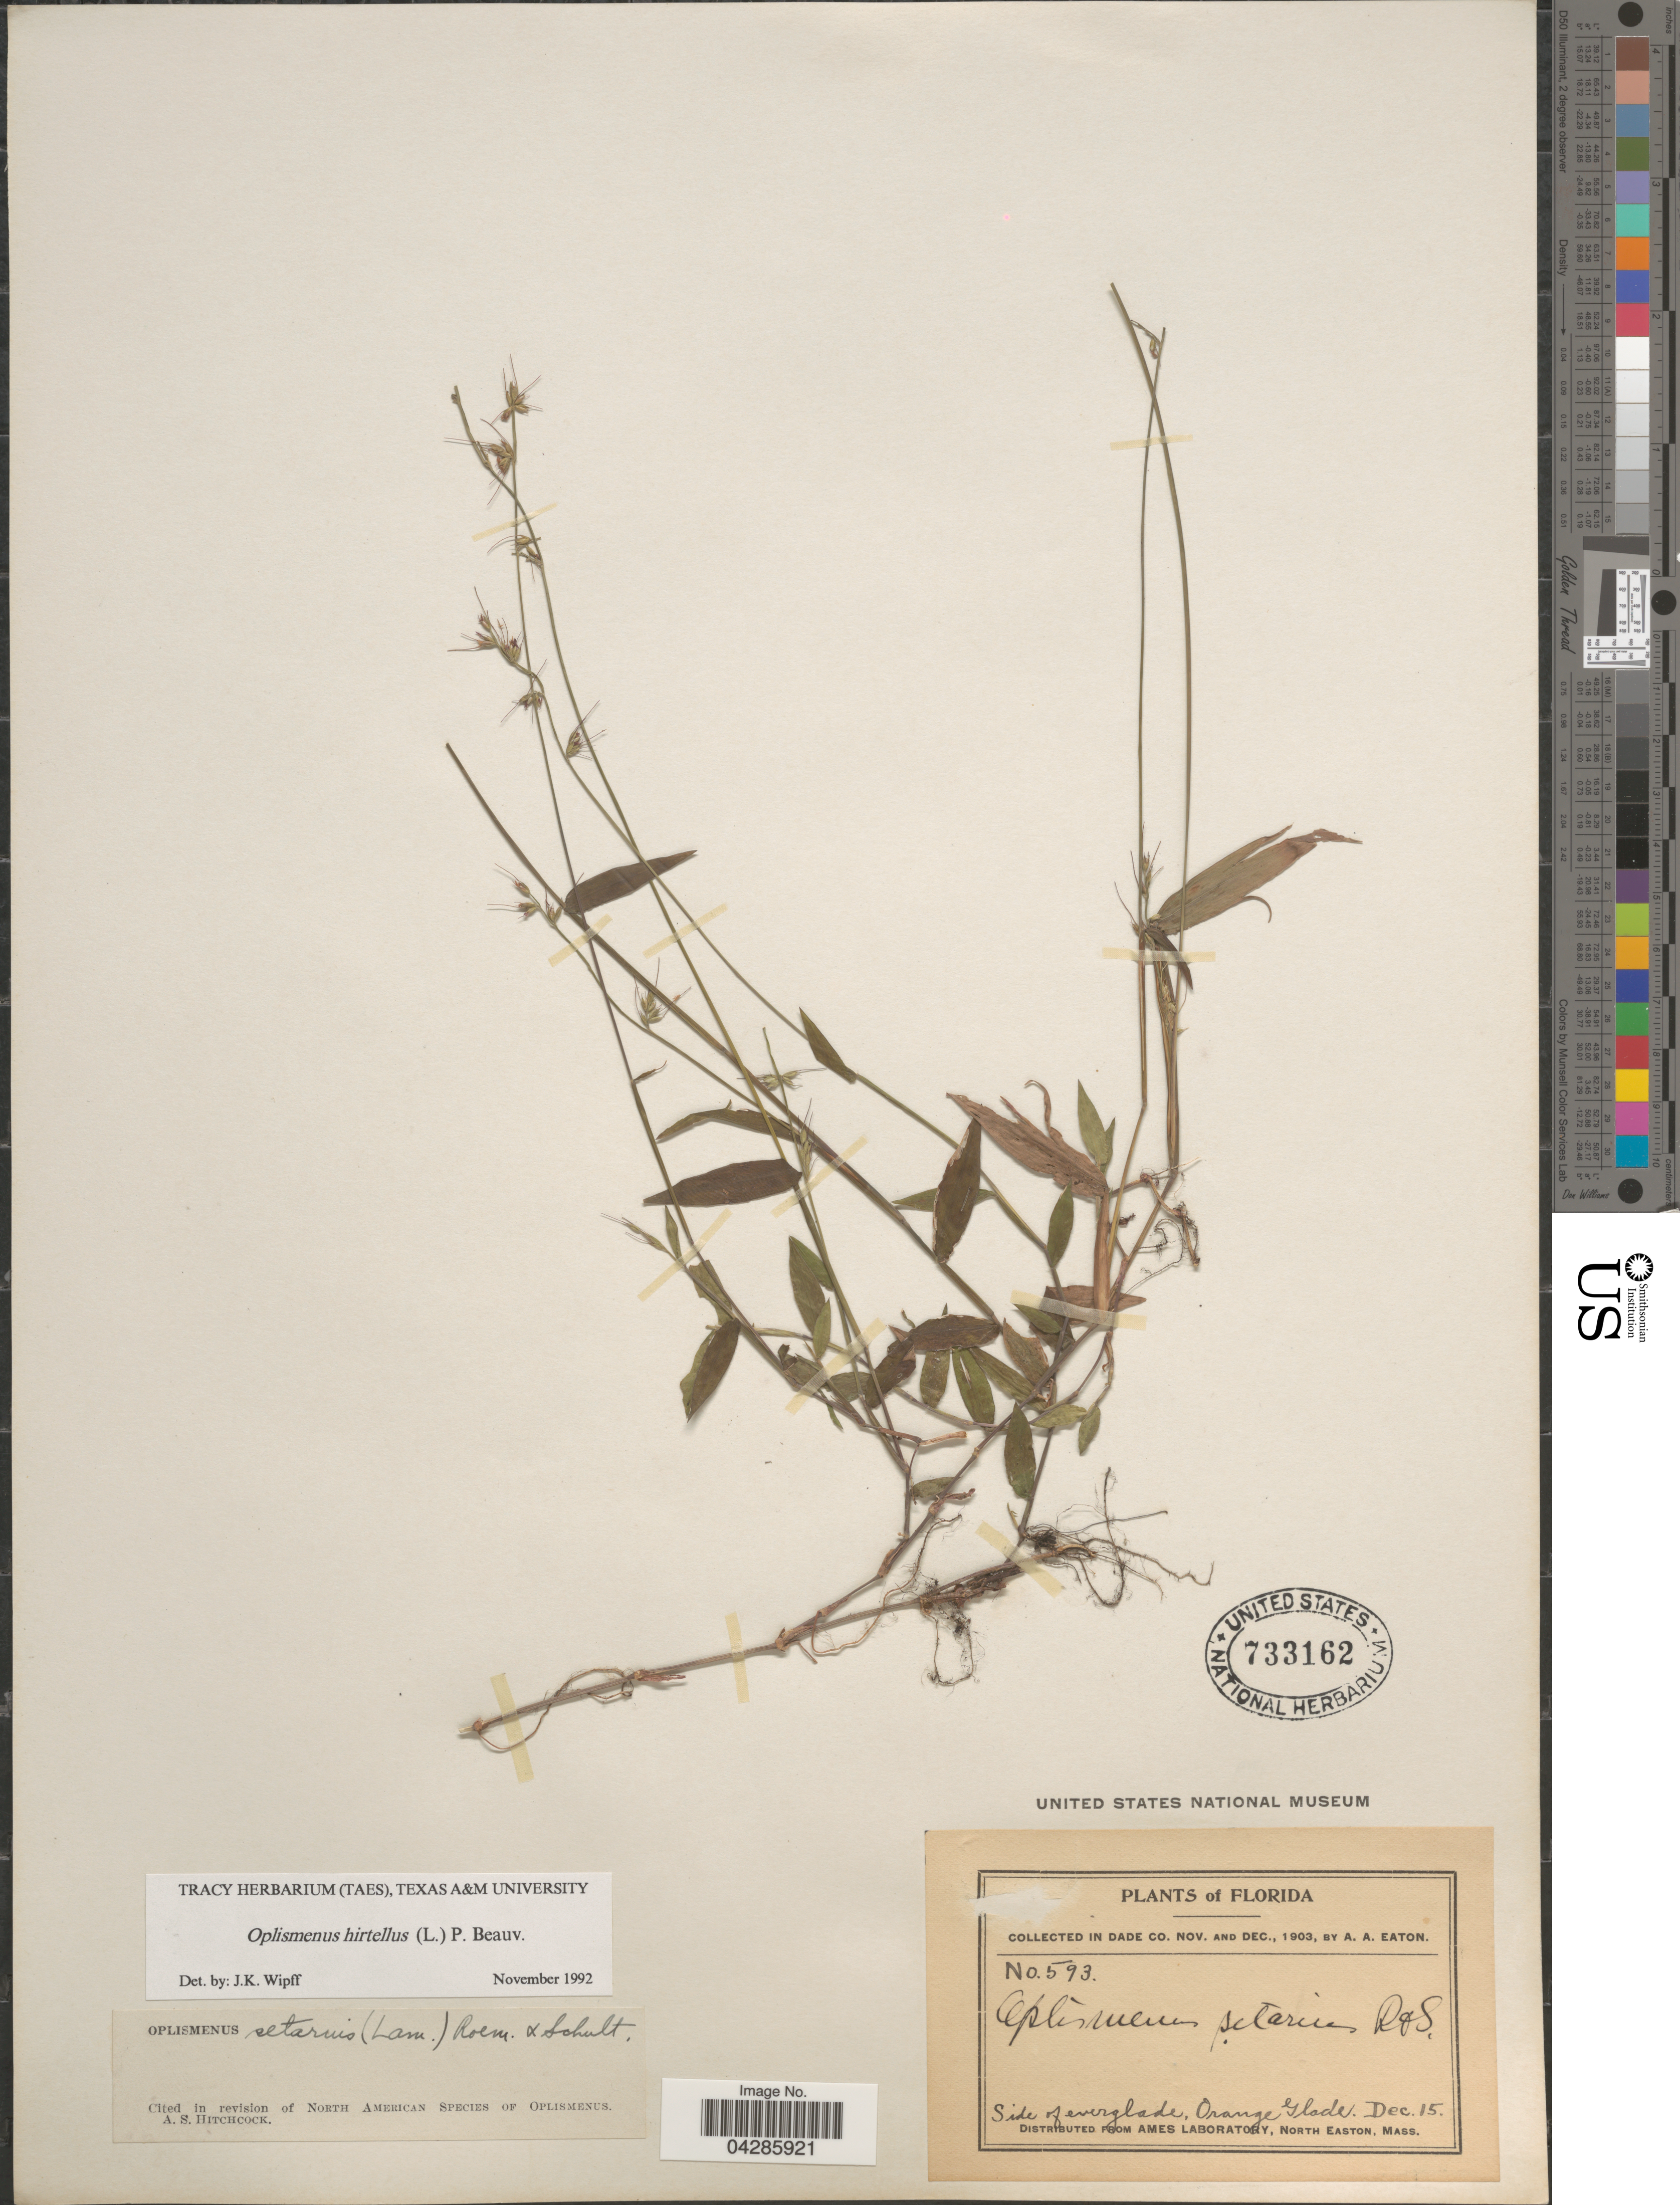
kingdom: Plantae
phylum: Tracheophyta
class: Liliopsida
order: Poales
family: Poaceae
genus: Oplismenus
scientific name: Oplismenus hirtellus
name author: (L.) P. Beauv.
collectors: A. A. Eaton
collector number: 593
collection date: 1903-12-15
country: United States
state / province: Florida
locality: Dade Co. Side of everglade, Orange Glade.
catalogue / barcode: US 733162